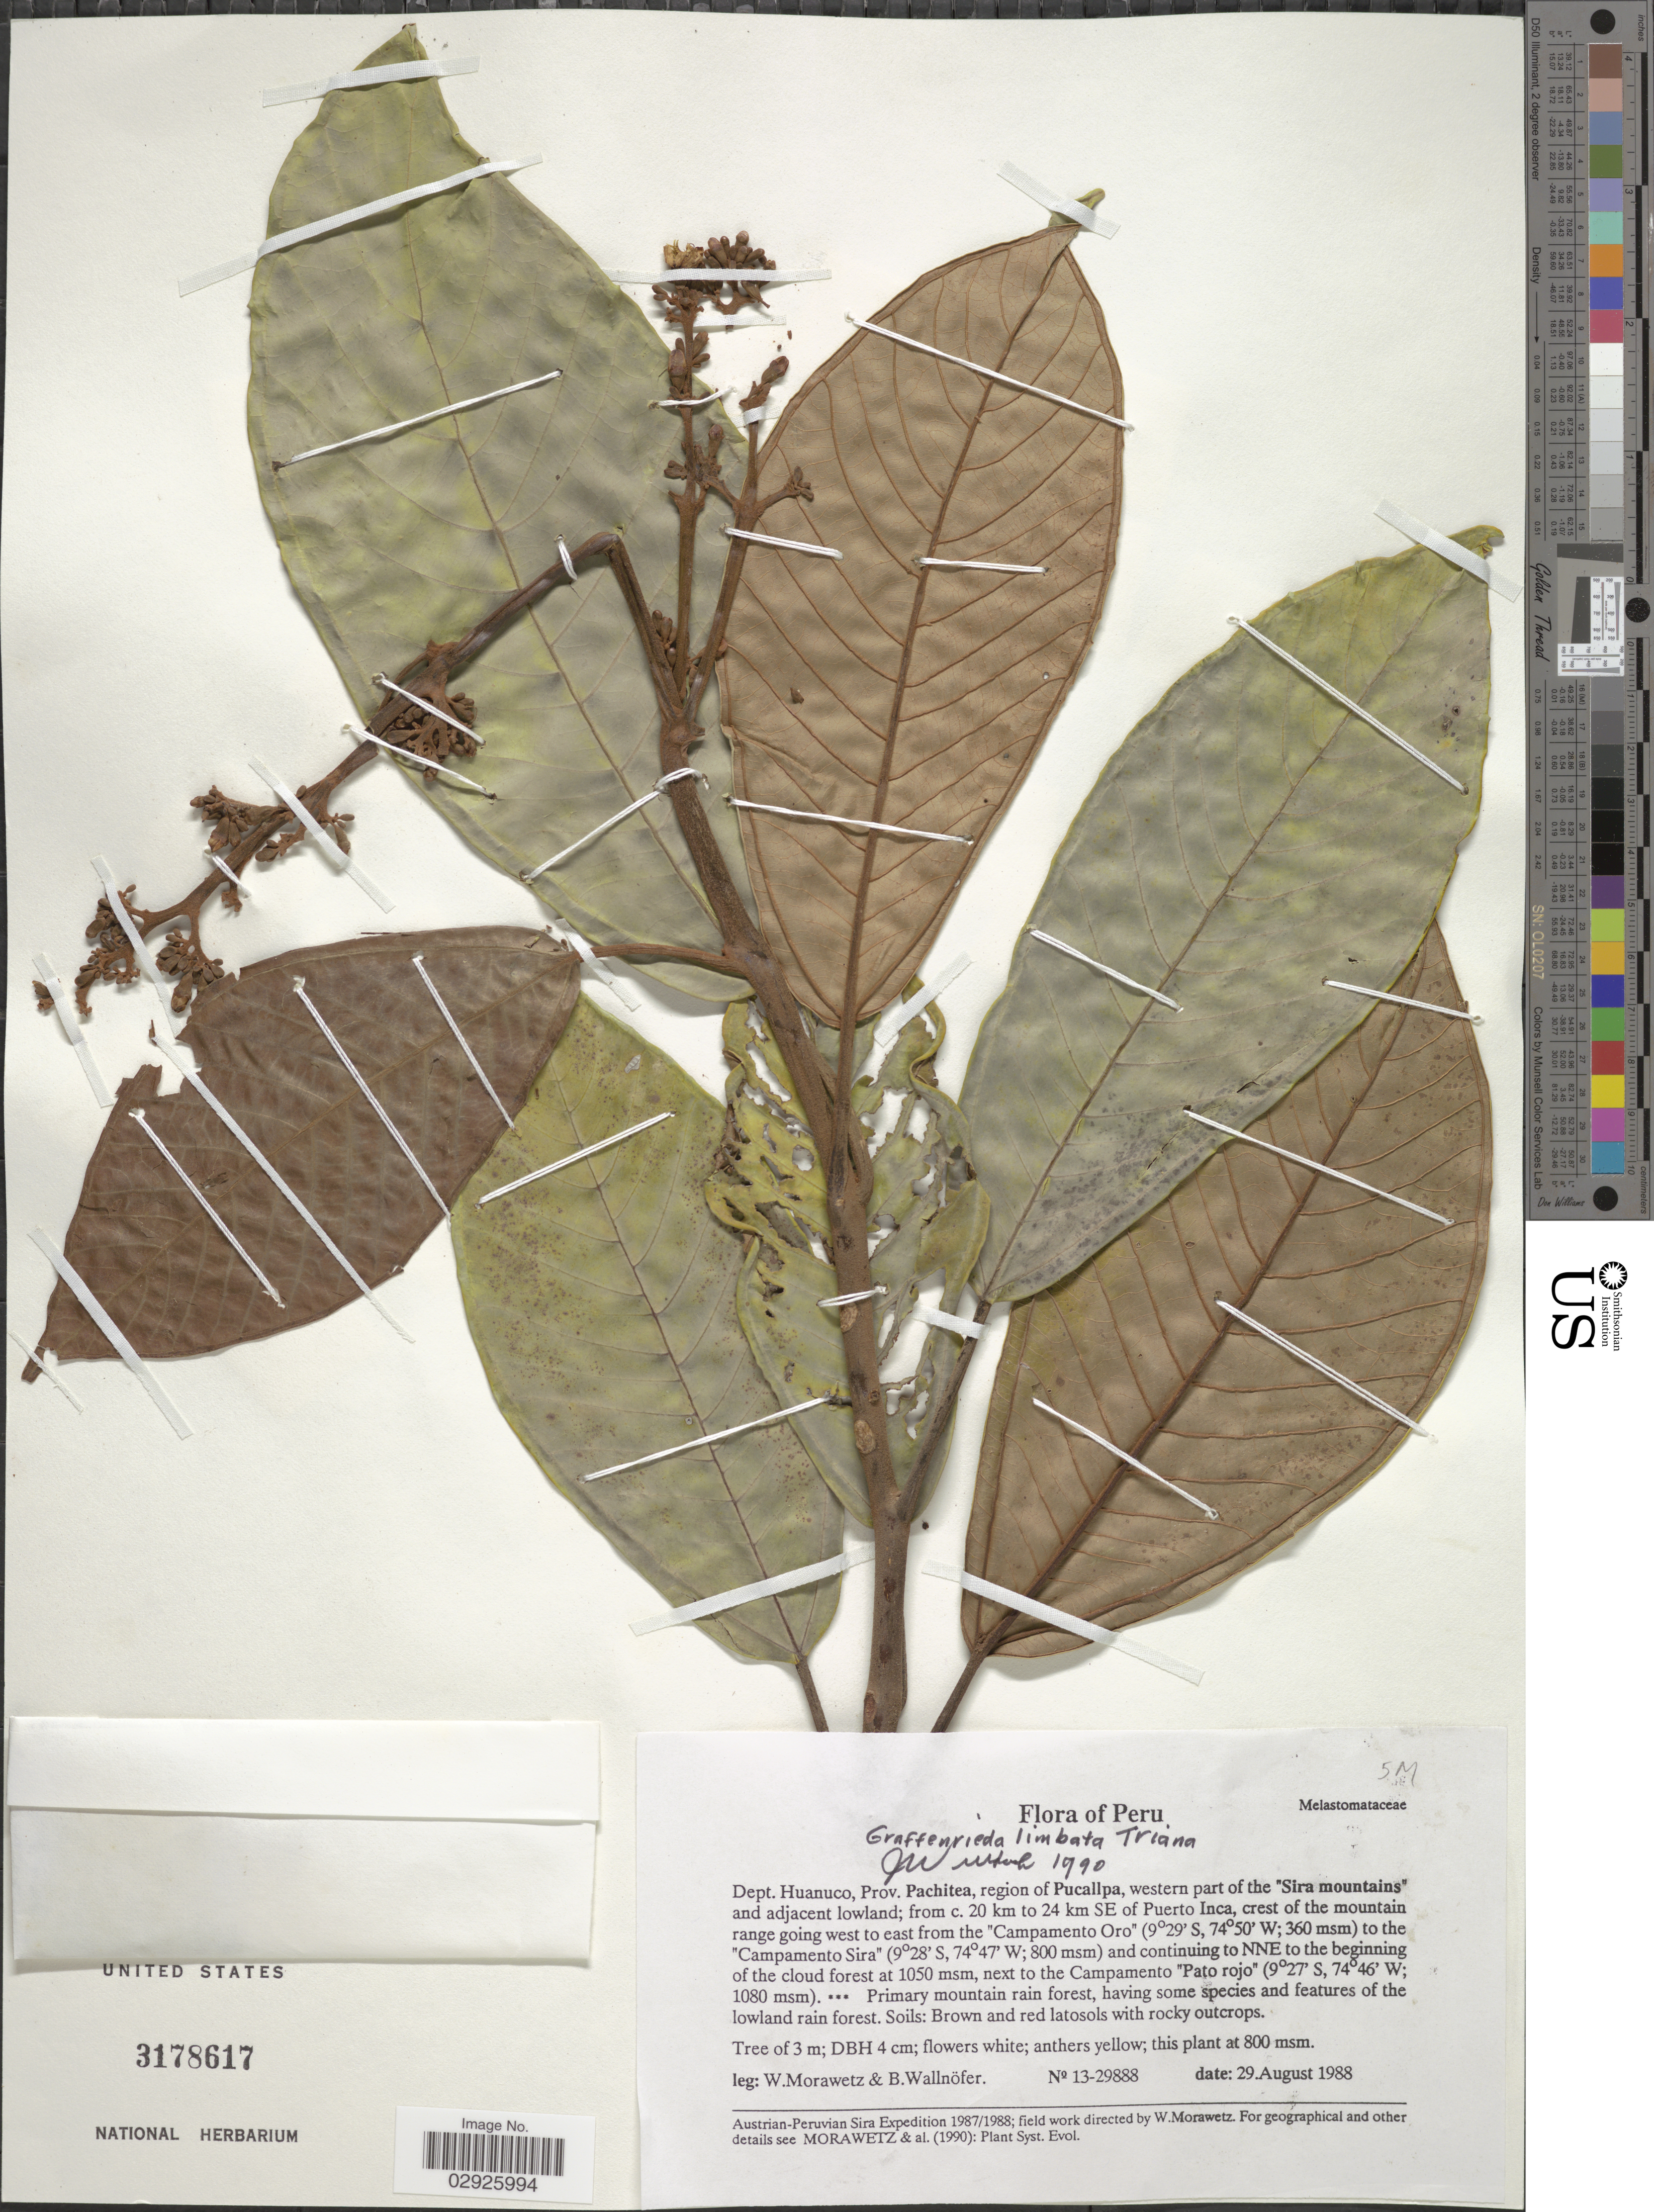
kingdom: Plantae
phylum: Tracheophyta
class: Magnoliopsida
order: Myrtales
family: Melastomataceae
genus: Graffenrieda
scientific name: Graffenrieda limbata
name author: Triana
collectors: W. Morawetz & B. Wallnöfer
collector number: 13-29888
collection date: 1988-08-29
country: Peru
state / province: Huánuco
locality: Dept. Huanuco, Prov. Pachitea, region of Pucallpa, western part of the "Sira mountains" and adjacent lowland; from c. 20 km to 24 km SE of Puerto Inca, crest of the mountain range going west to east from the "Campamento Oro" to the "Campamento Sira" and continuing to NNE to the beginning of the cloud forest, next to the Campamento "Pato rojo".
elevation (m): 800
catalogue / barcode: US 3178617